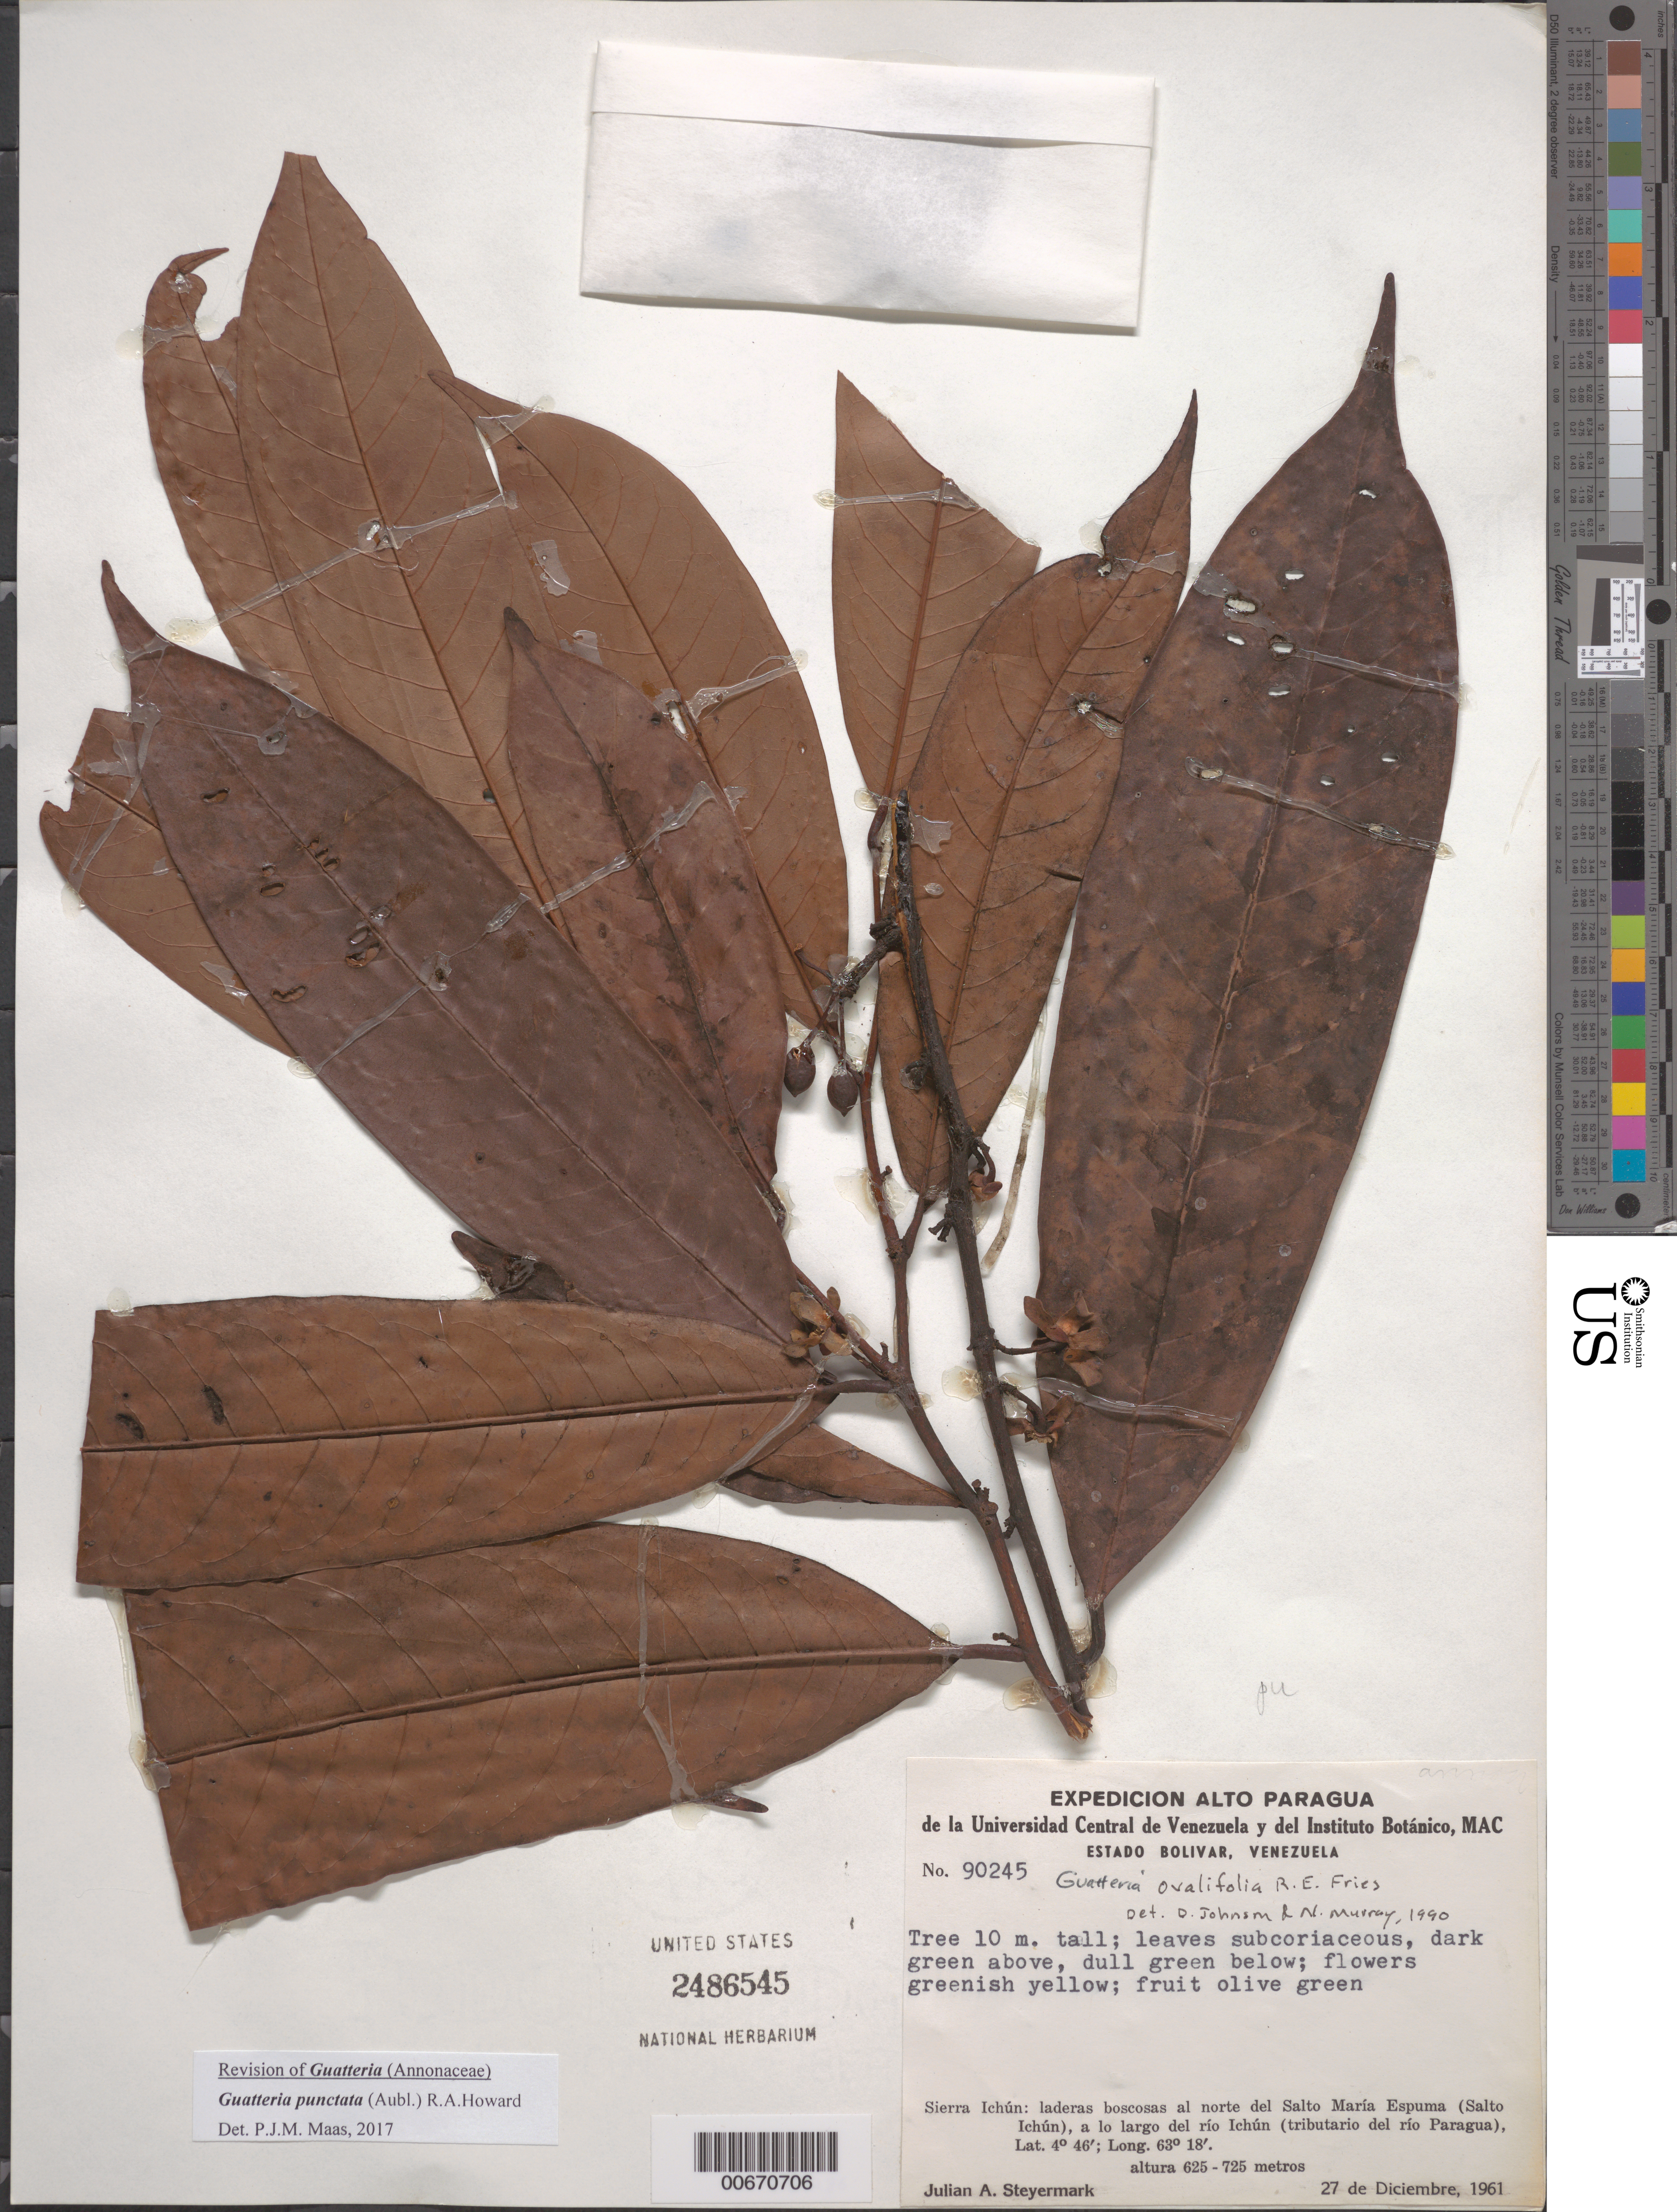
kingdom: Plantae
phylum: Tracheophyta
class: Magnoliopsida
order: Magnoliales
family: Annonaceae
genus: Guatteria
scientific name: Guatteria punctata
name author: (Aubl.) R.A. Howard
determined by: Maas, Paul J.; Maas, H.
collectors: J. Steyermark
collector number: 90245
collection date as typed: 27-Dec-61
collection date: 1961-12-27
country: Venezuela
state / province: Bolívar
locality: Sierra Ichún, N del Salto María Espuma (Salto Ichún) del Río Ichún (tributary of río Paragua)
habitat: A lo largo del río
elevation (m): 625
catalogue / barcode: US 2486545